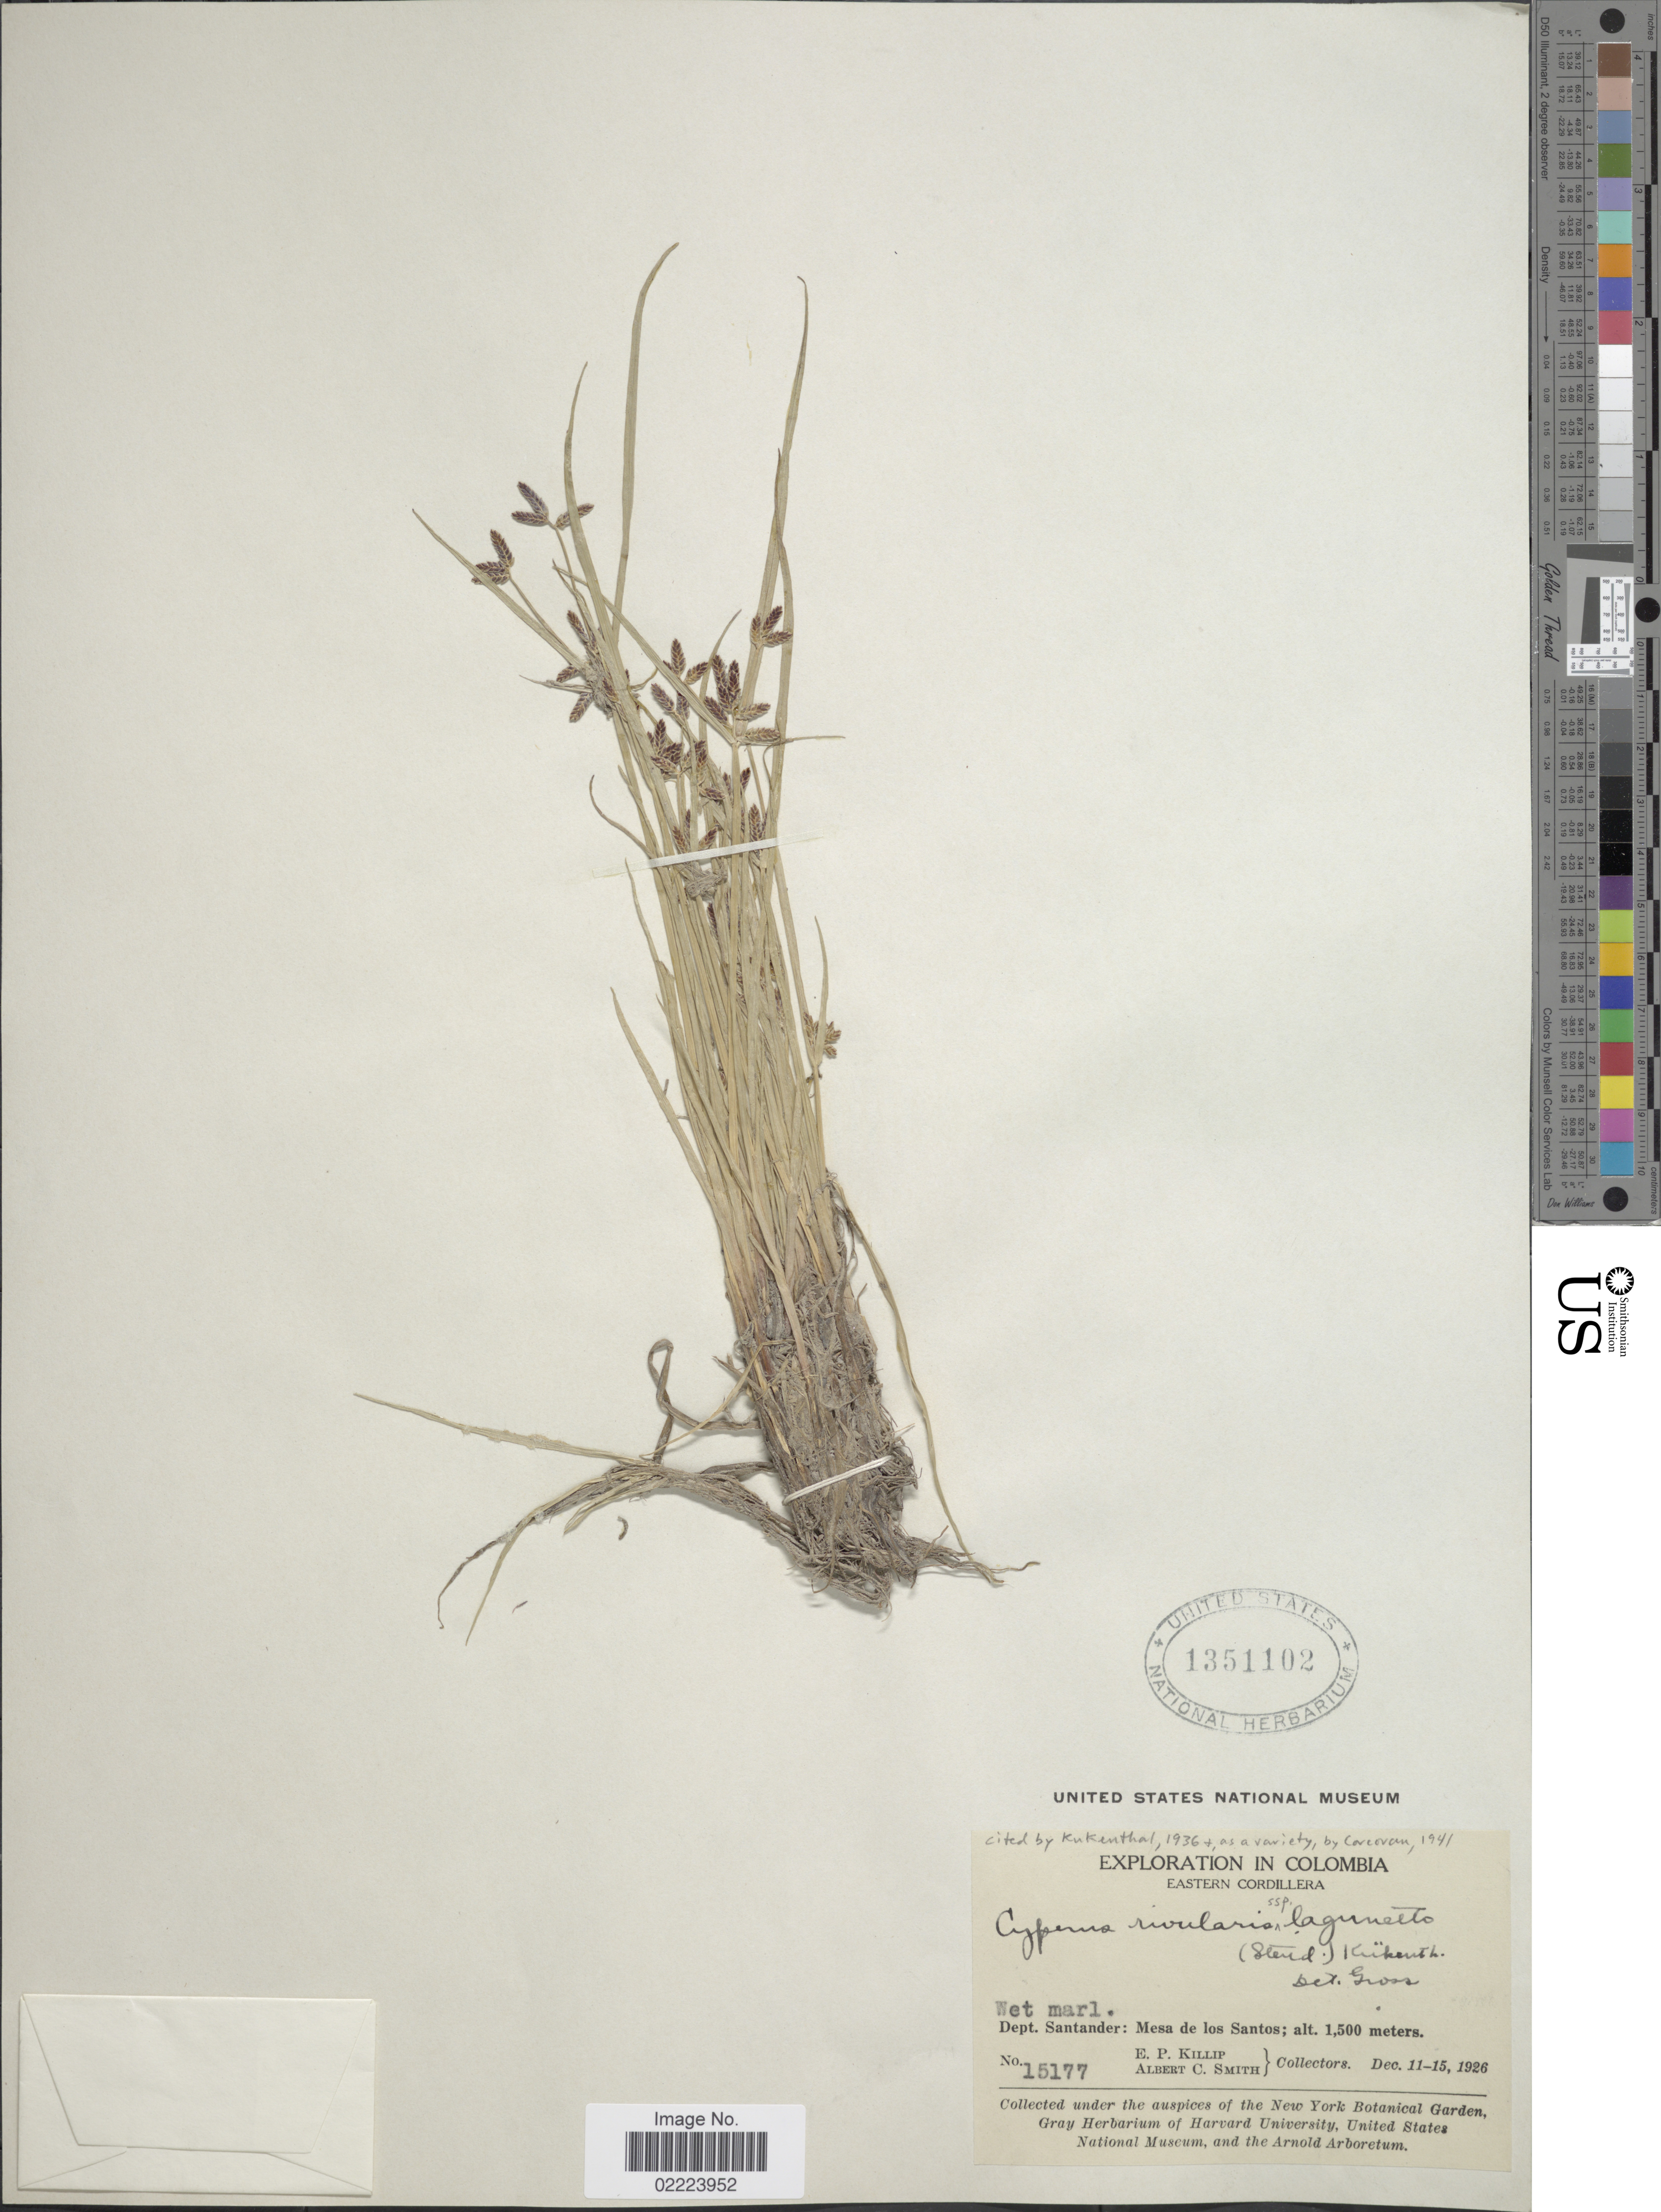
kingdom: Plantae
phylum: Tracheophyta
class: Liliopsida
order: Poales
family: Cyperaceae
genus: Cyperus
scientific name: Cyperus bipartitus Torr.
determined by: Strong, Mark T., (BOT), Smithsonian Institution - National Museum of Natural History (UNITED STATES)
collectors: E. P. Killip & A. C. Smith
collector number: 15177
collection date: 1926-12-11/1926-12-15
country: Colombia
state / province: Santander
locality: Eastern Cordillera, Dept. Santander: Mesa de los Santos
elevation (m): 1500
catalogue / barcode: US 1351102